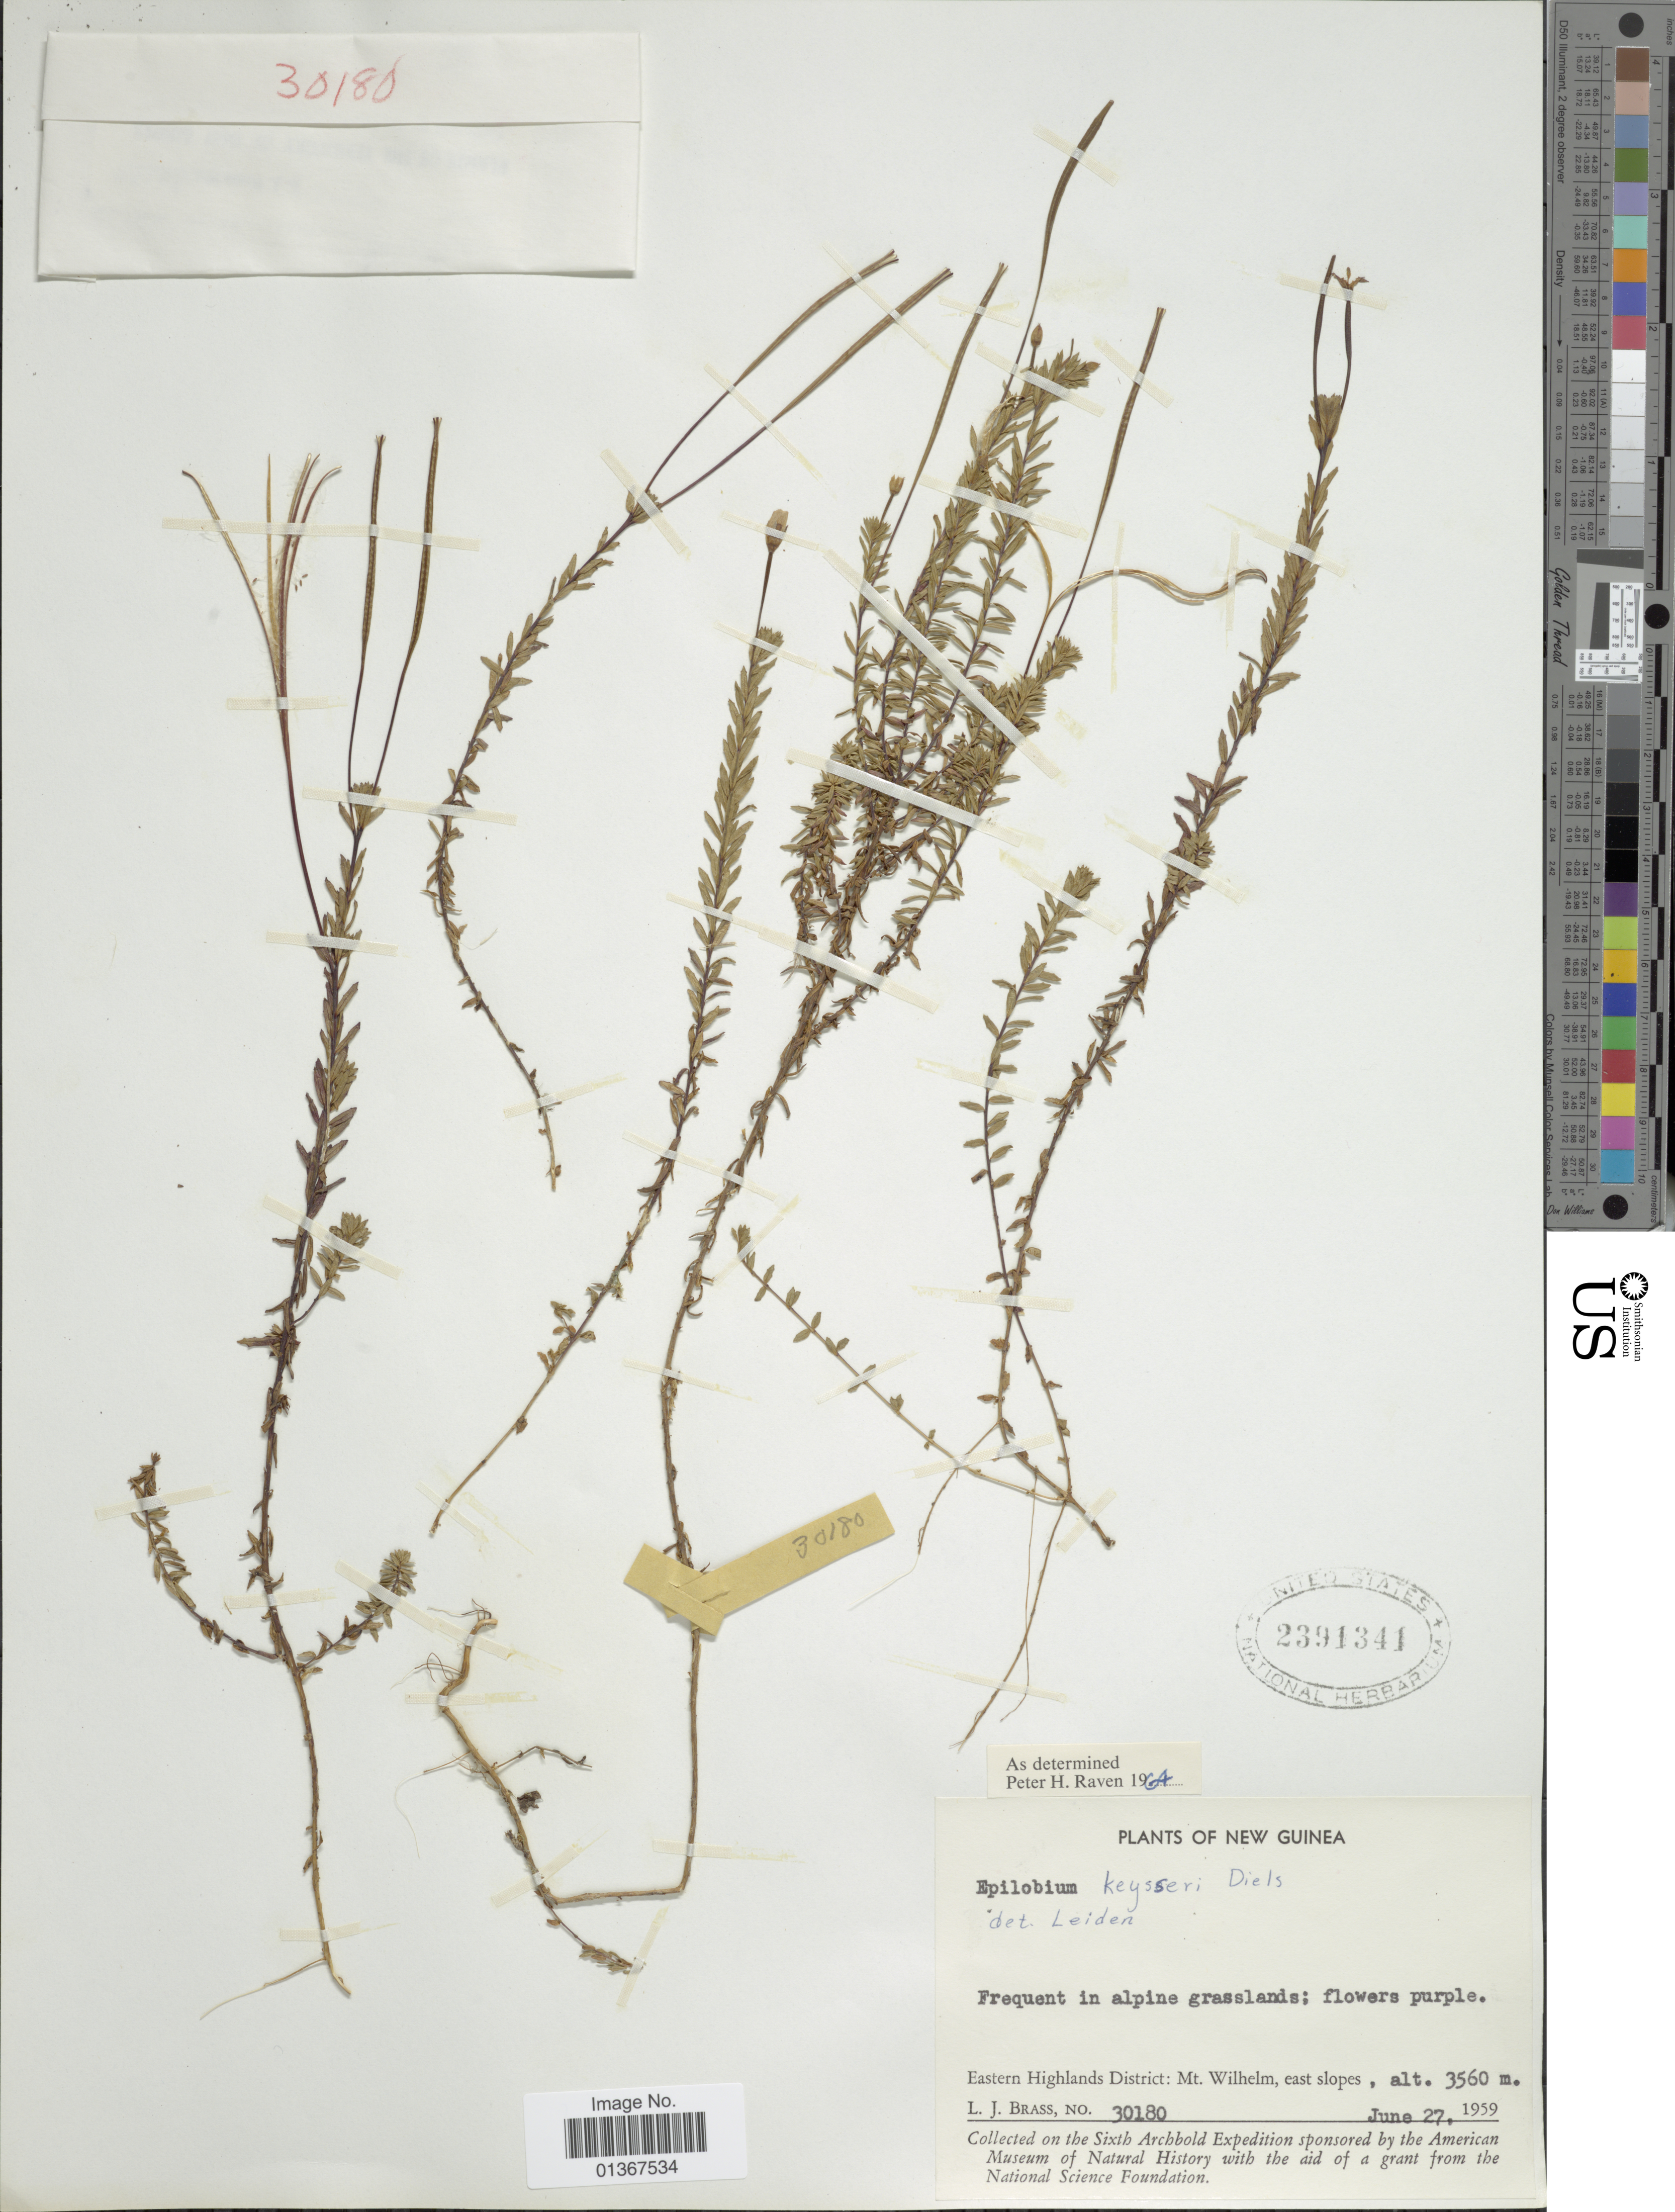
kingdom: Plantae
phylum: Tracheophyta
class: Magnoliopsida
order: Myrtales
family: Onagraceae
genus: Epilobium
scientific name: Epilobium keysseri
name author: Diels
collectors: L. J. Brass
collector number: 30180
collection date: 1959-06-27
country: Papua New Guinea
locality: Eastern Highlands District: Mt. Wilhelm, east slopes.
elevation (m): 3560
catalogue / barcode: US 2391341